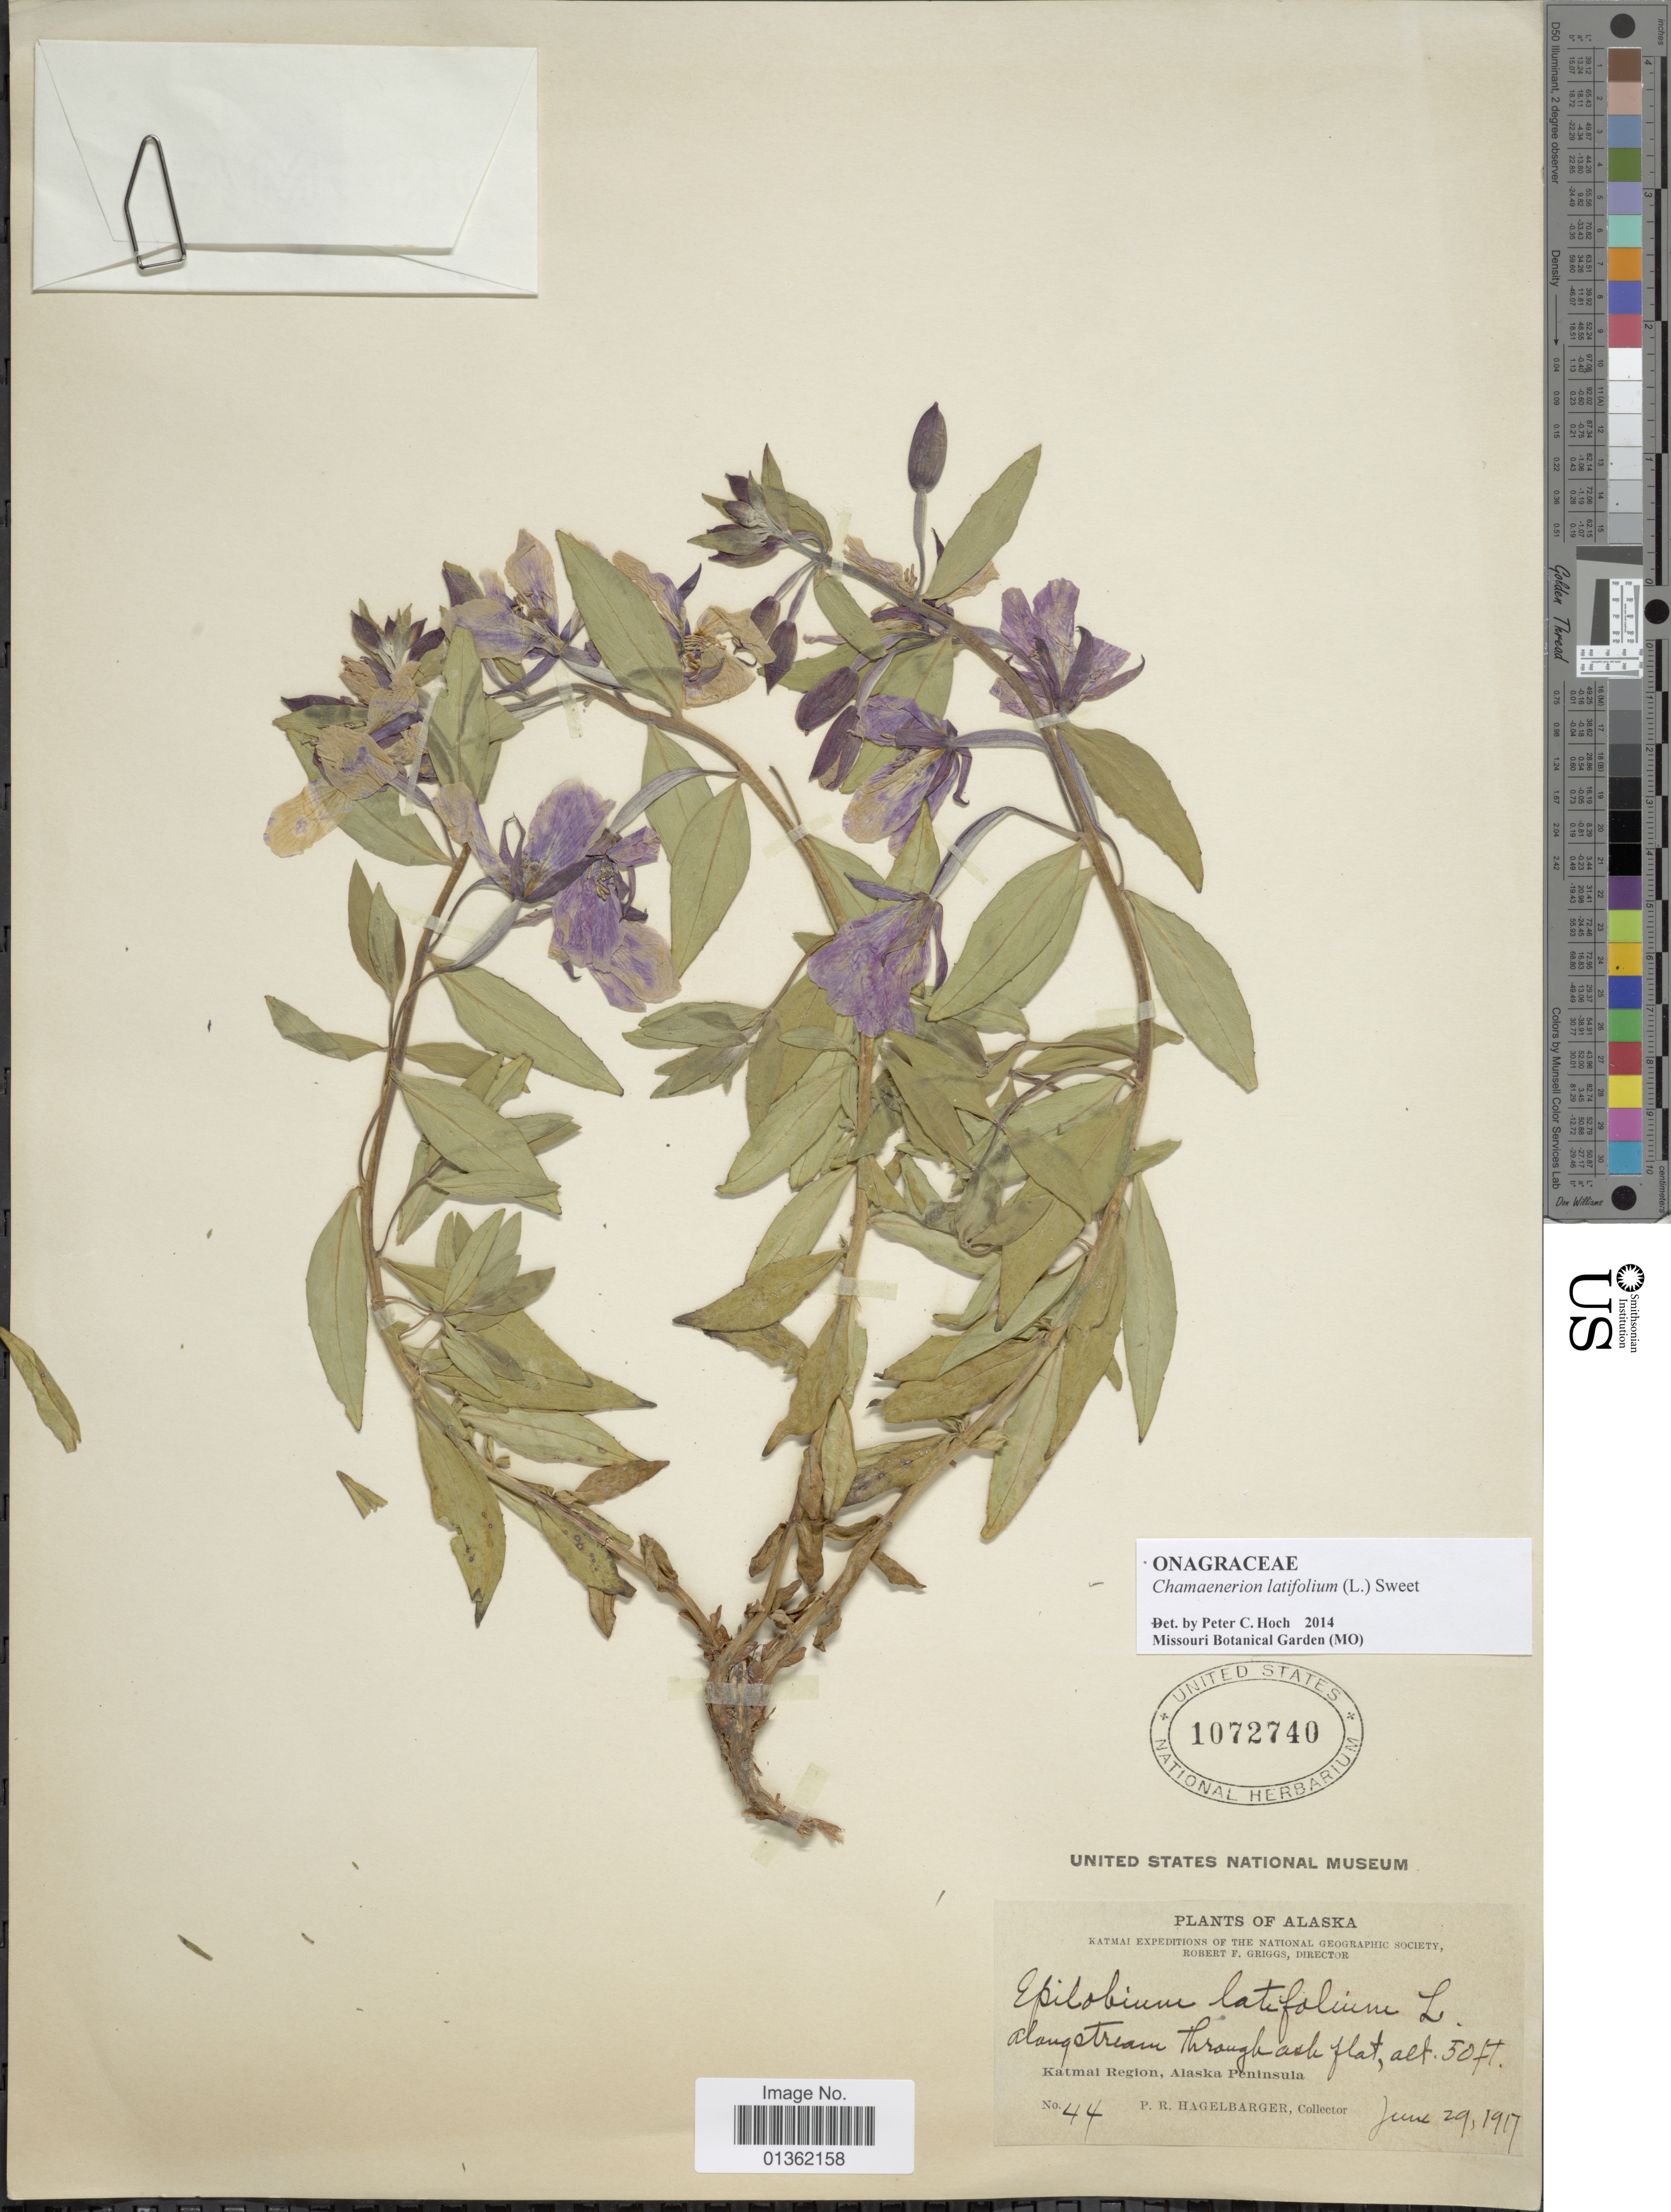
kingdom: Plantae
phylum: Tracheophyta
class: Magnoliopsida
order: Myrtales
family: Onagraceae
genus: Chamaenerion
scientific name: Chamaenerion latifolium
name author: (L.) Th. Fr. & Lange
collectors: P. Hagelbarger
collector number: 44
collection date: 1917-06-29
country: United States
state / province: Alaska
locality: Katmai Region.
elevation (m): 15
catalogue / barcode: US 1072740